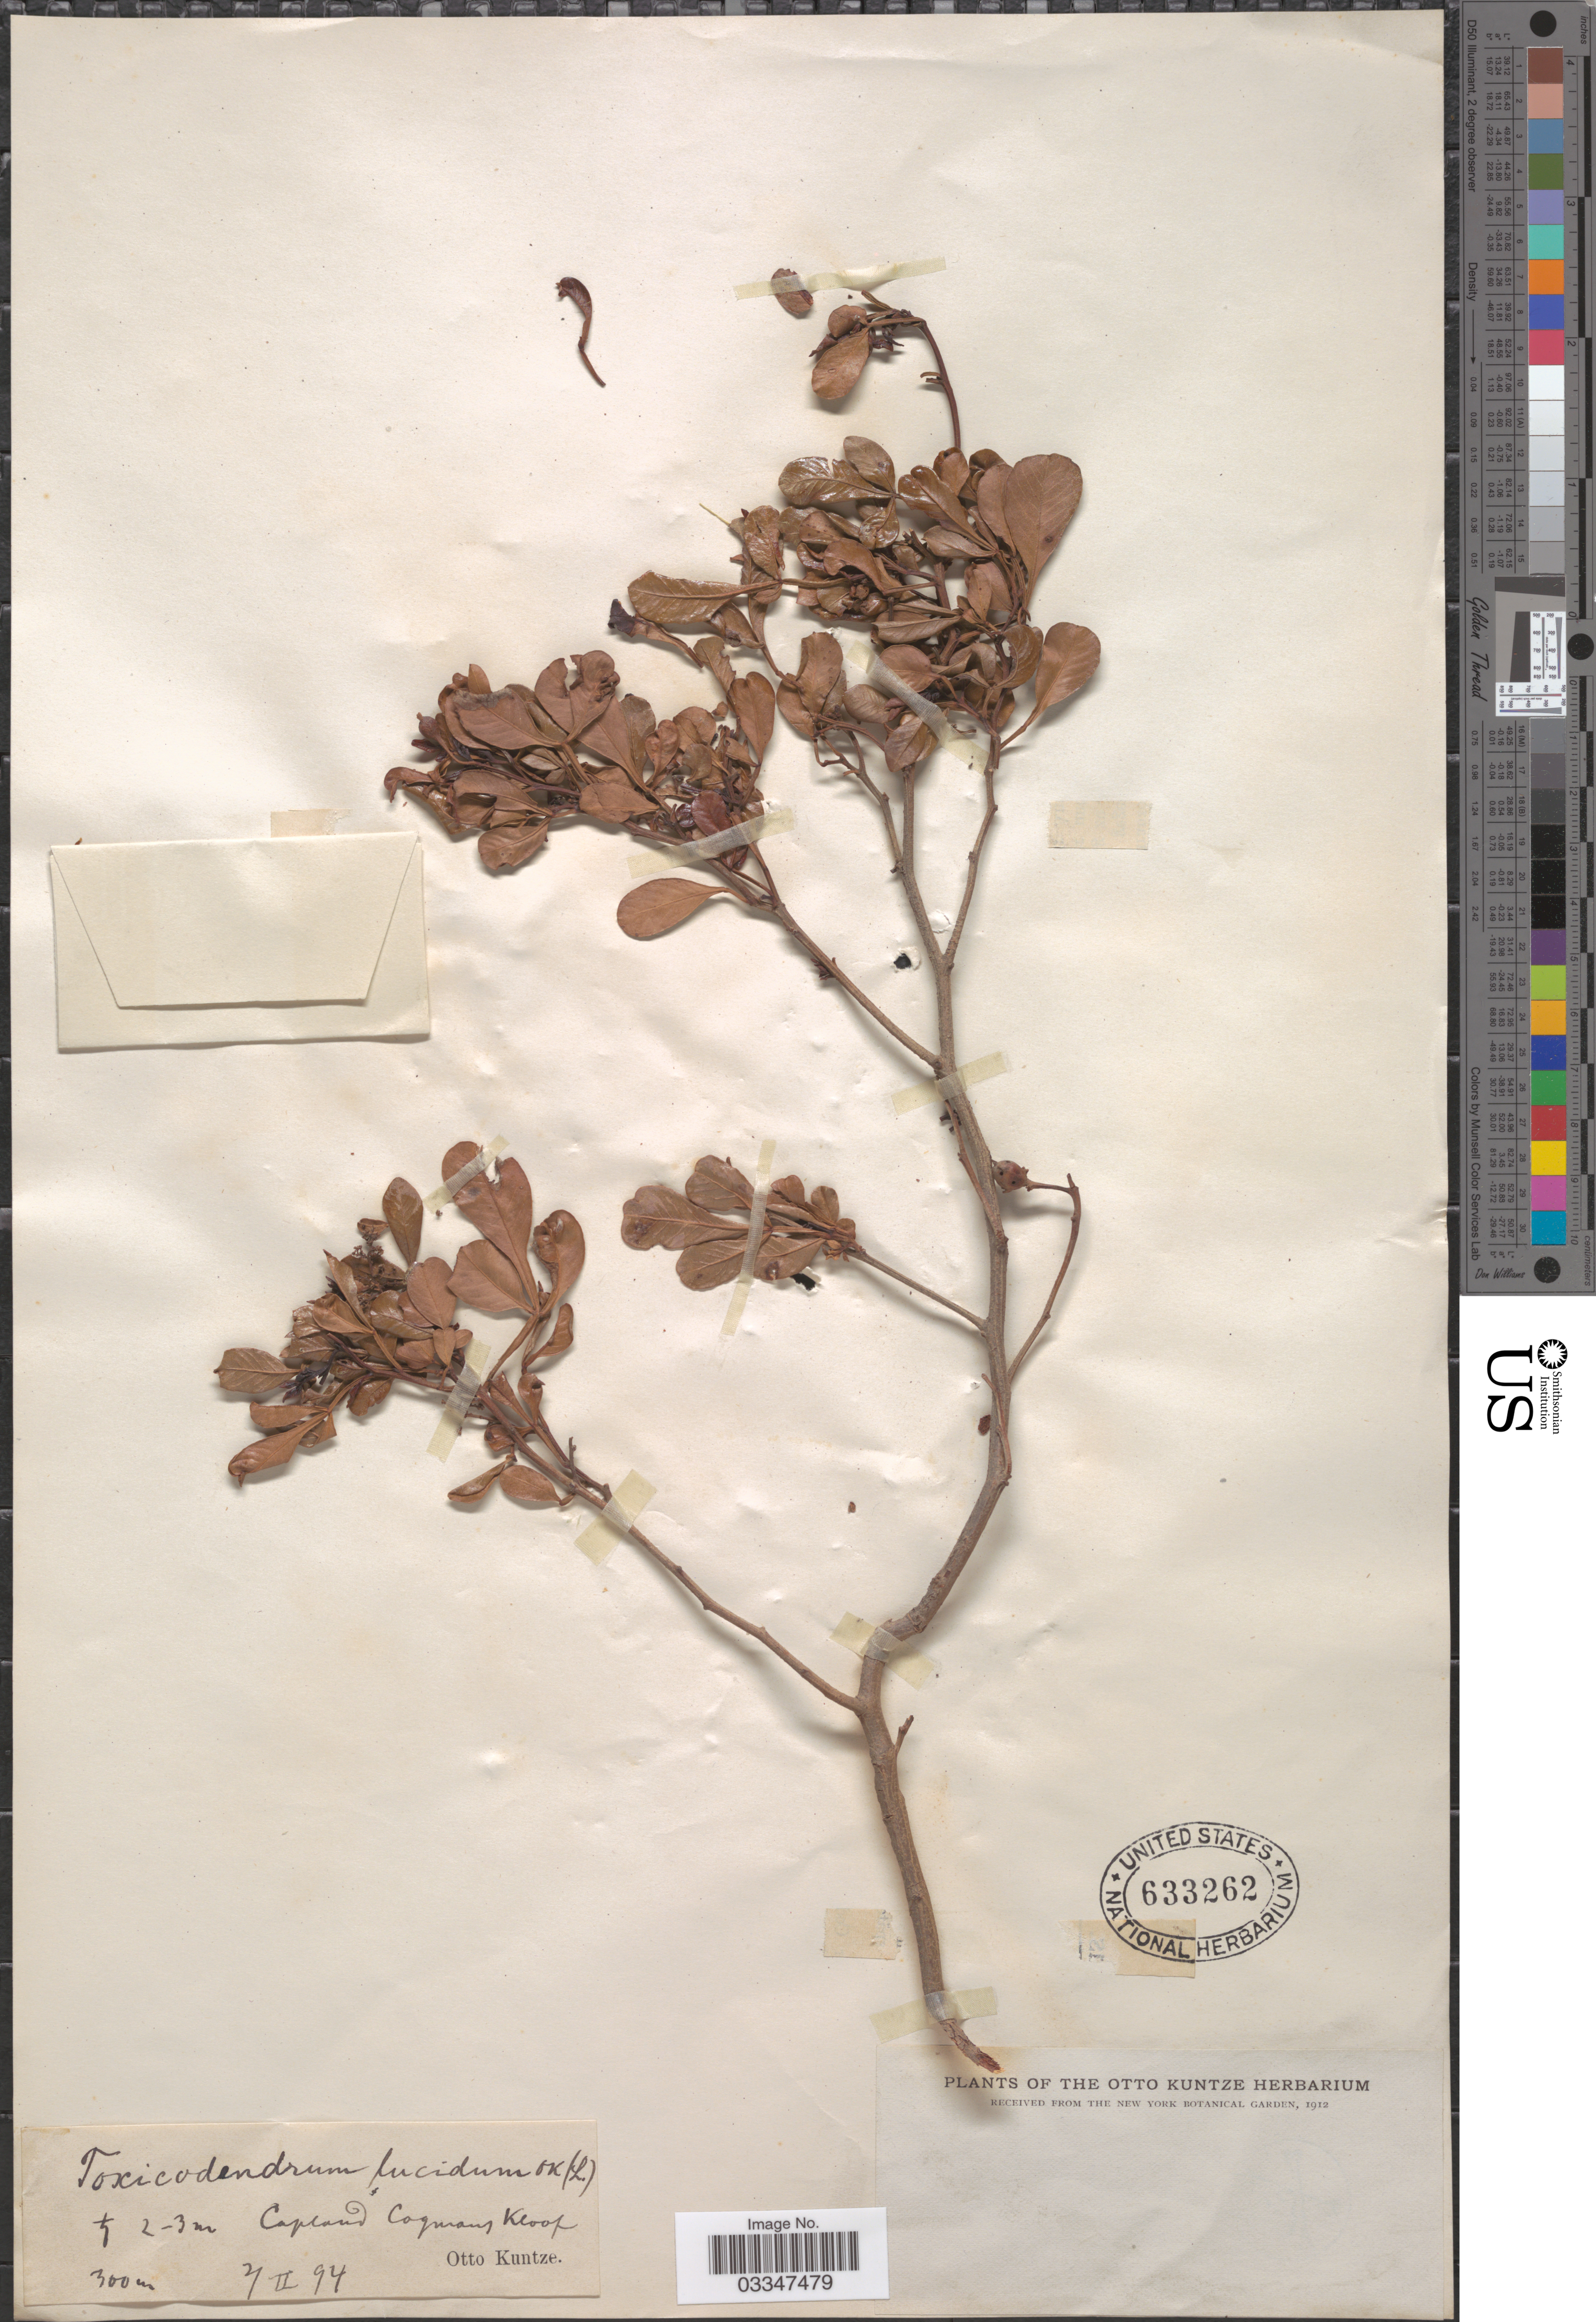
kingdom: Plantae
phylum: Tracheophyta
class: Magnoliopsida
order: Sapindales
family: Anacardiaceae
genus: Rhus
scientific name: Rhus lucida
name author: L.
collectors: C.E.O. Kuntze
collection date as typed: Transcribed d/m/y: 7/2/94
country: South Africa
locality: Capland Cogmans Kloof.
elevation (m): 300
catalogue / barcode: US 633262